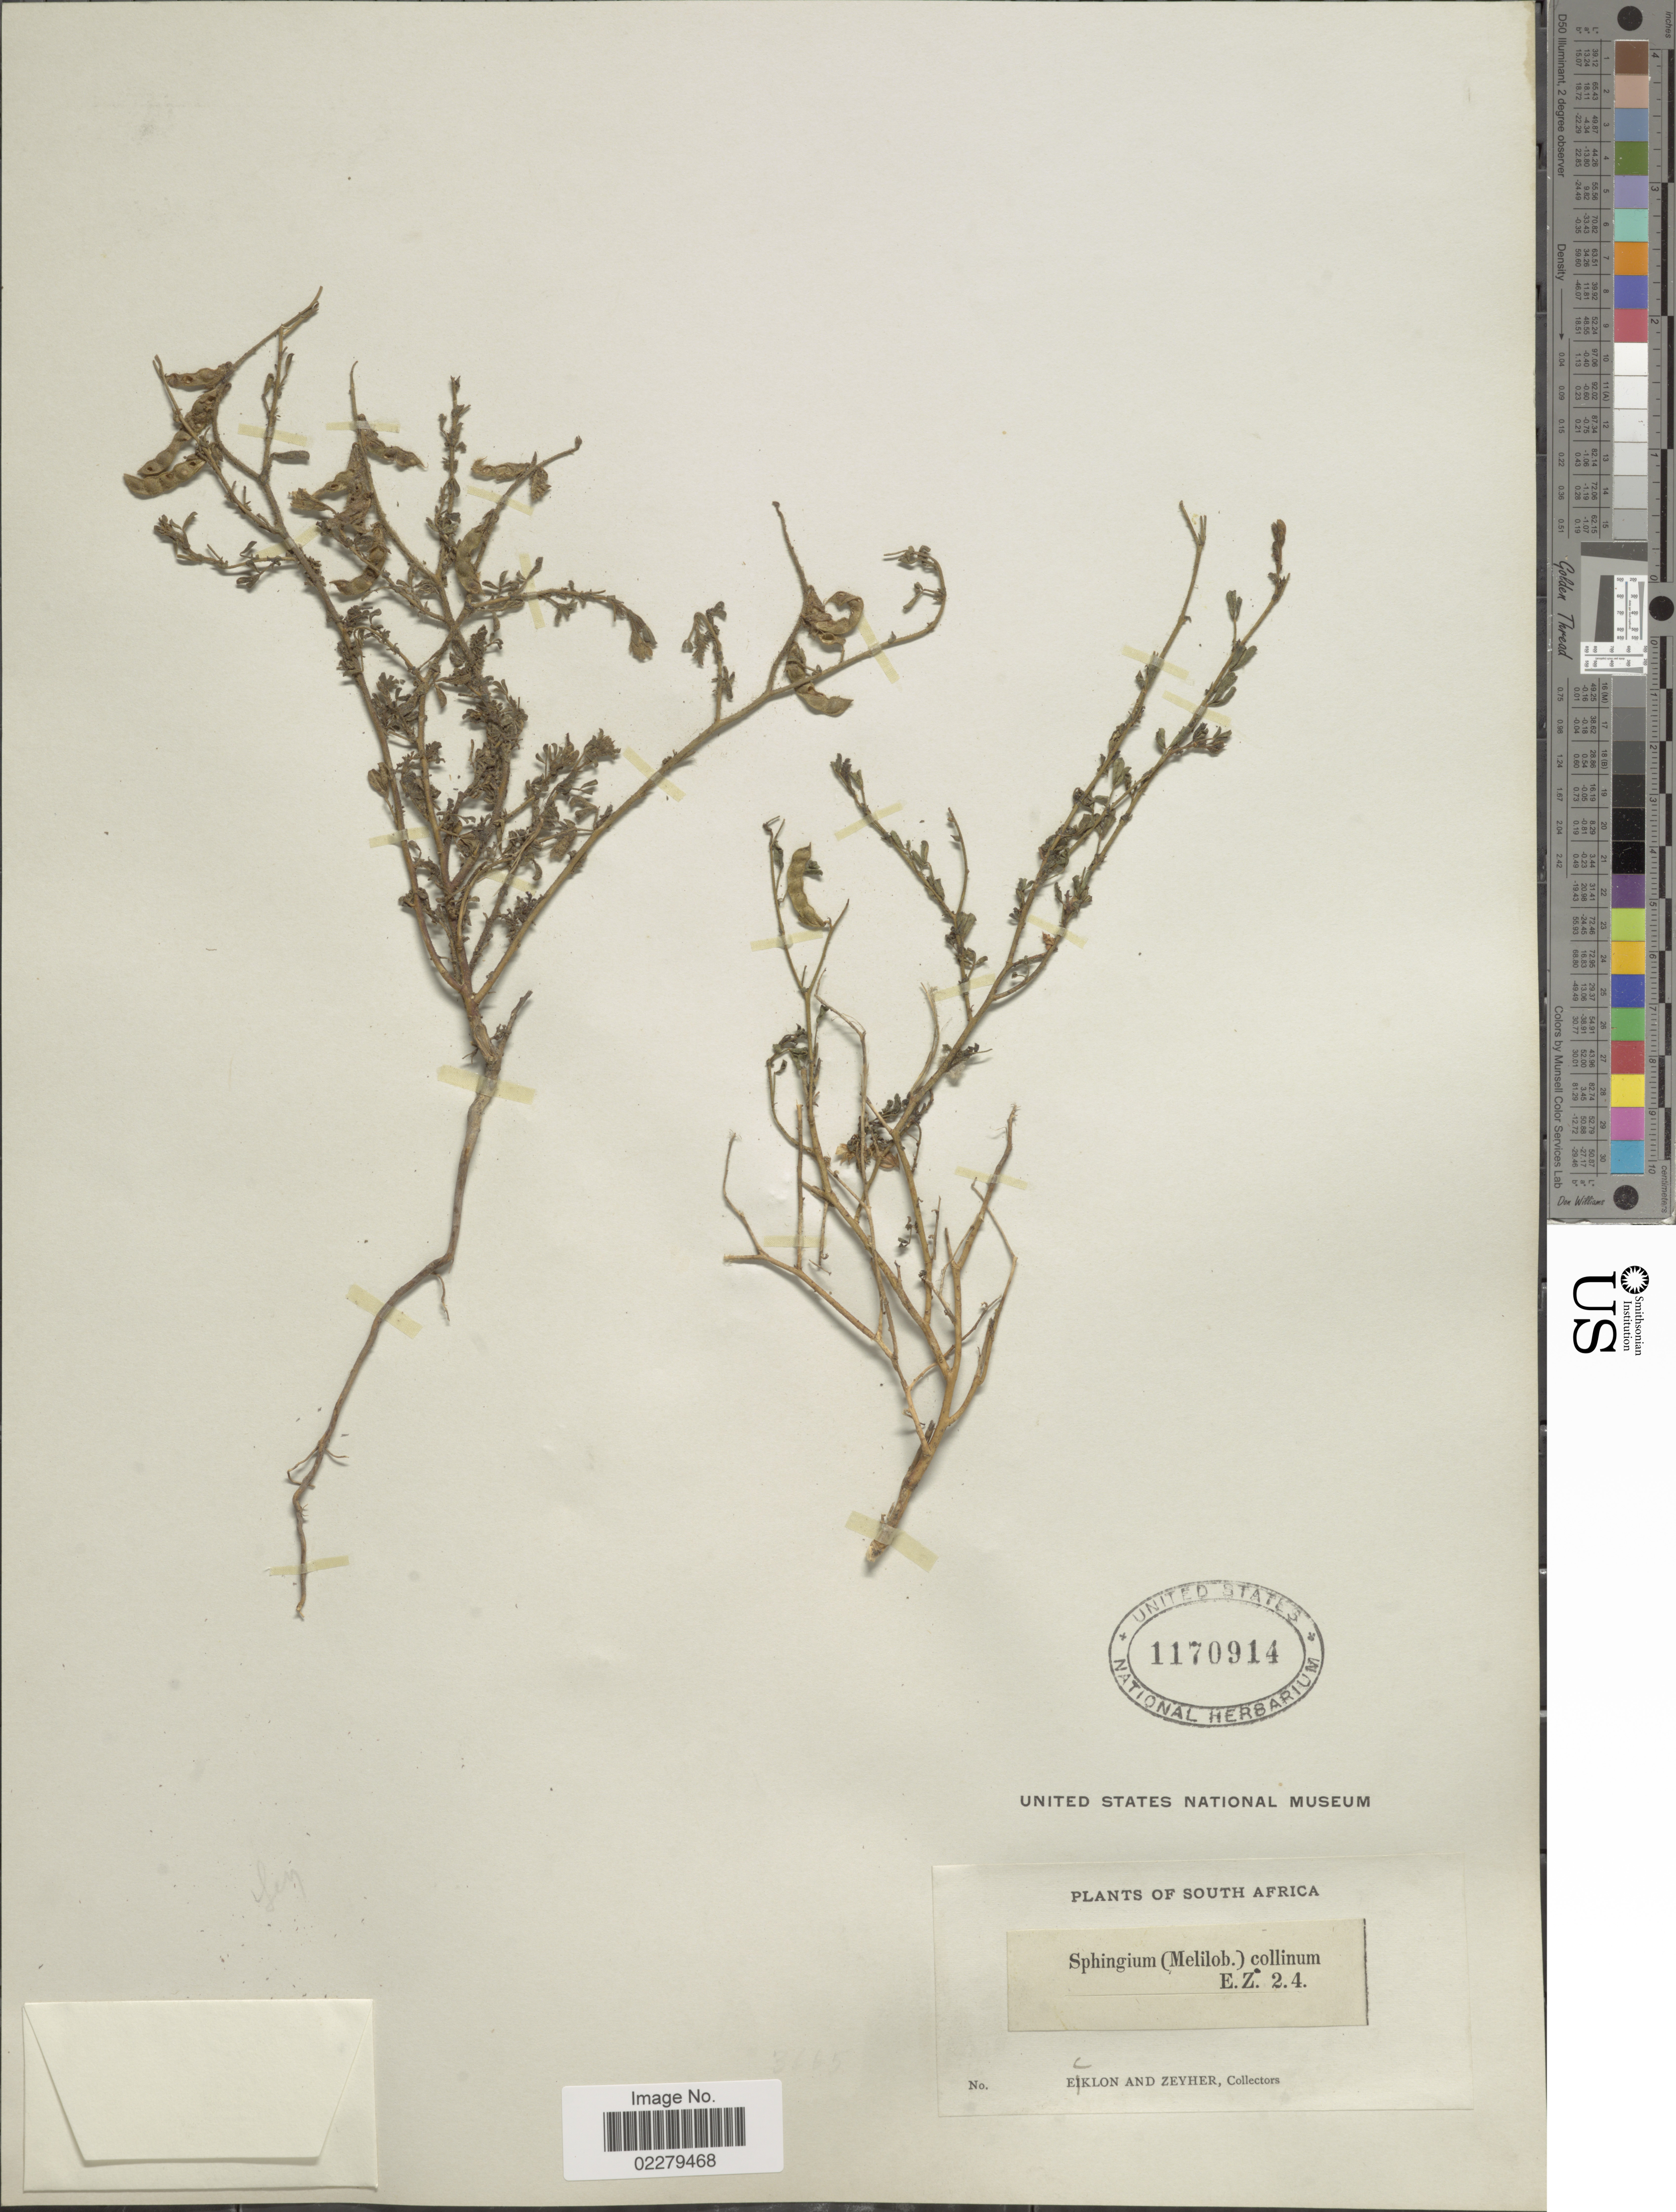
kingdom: Plantae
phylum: Tracheophyta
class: Magnoliopsida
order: Fabales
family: Fabaceae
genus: Melolobium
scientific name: Melolobium collinum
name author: Eckl. & Zeyh.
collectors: -. Ecklon & -. Zeyher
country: South Africa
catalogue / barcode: US 1170914